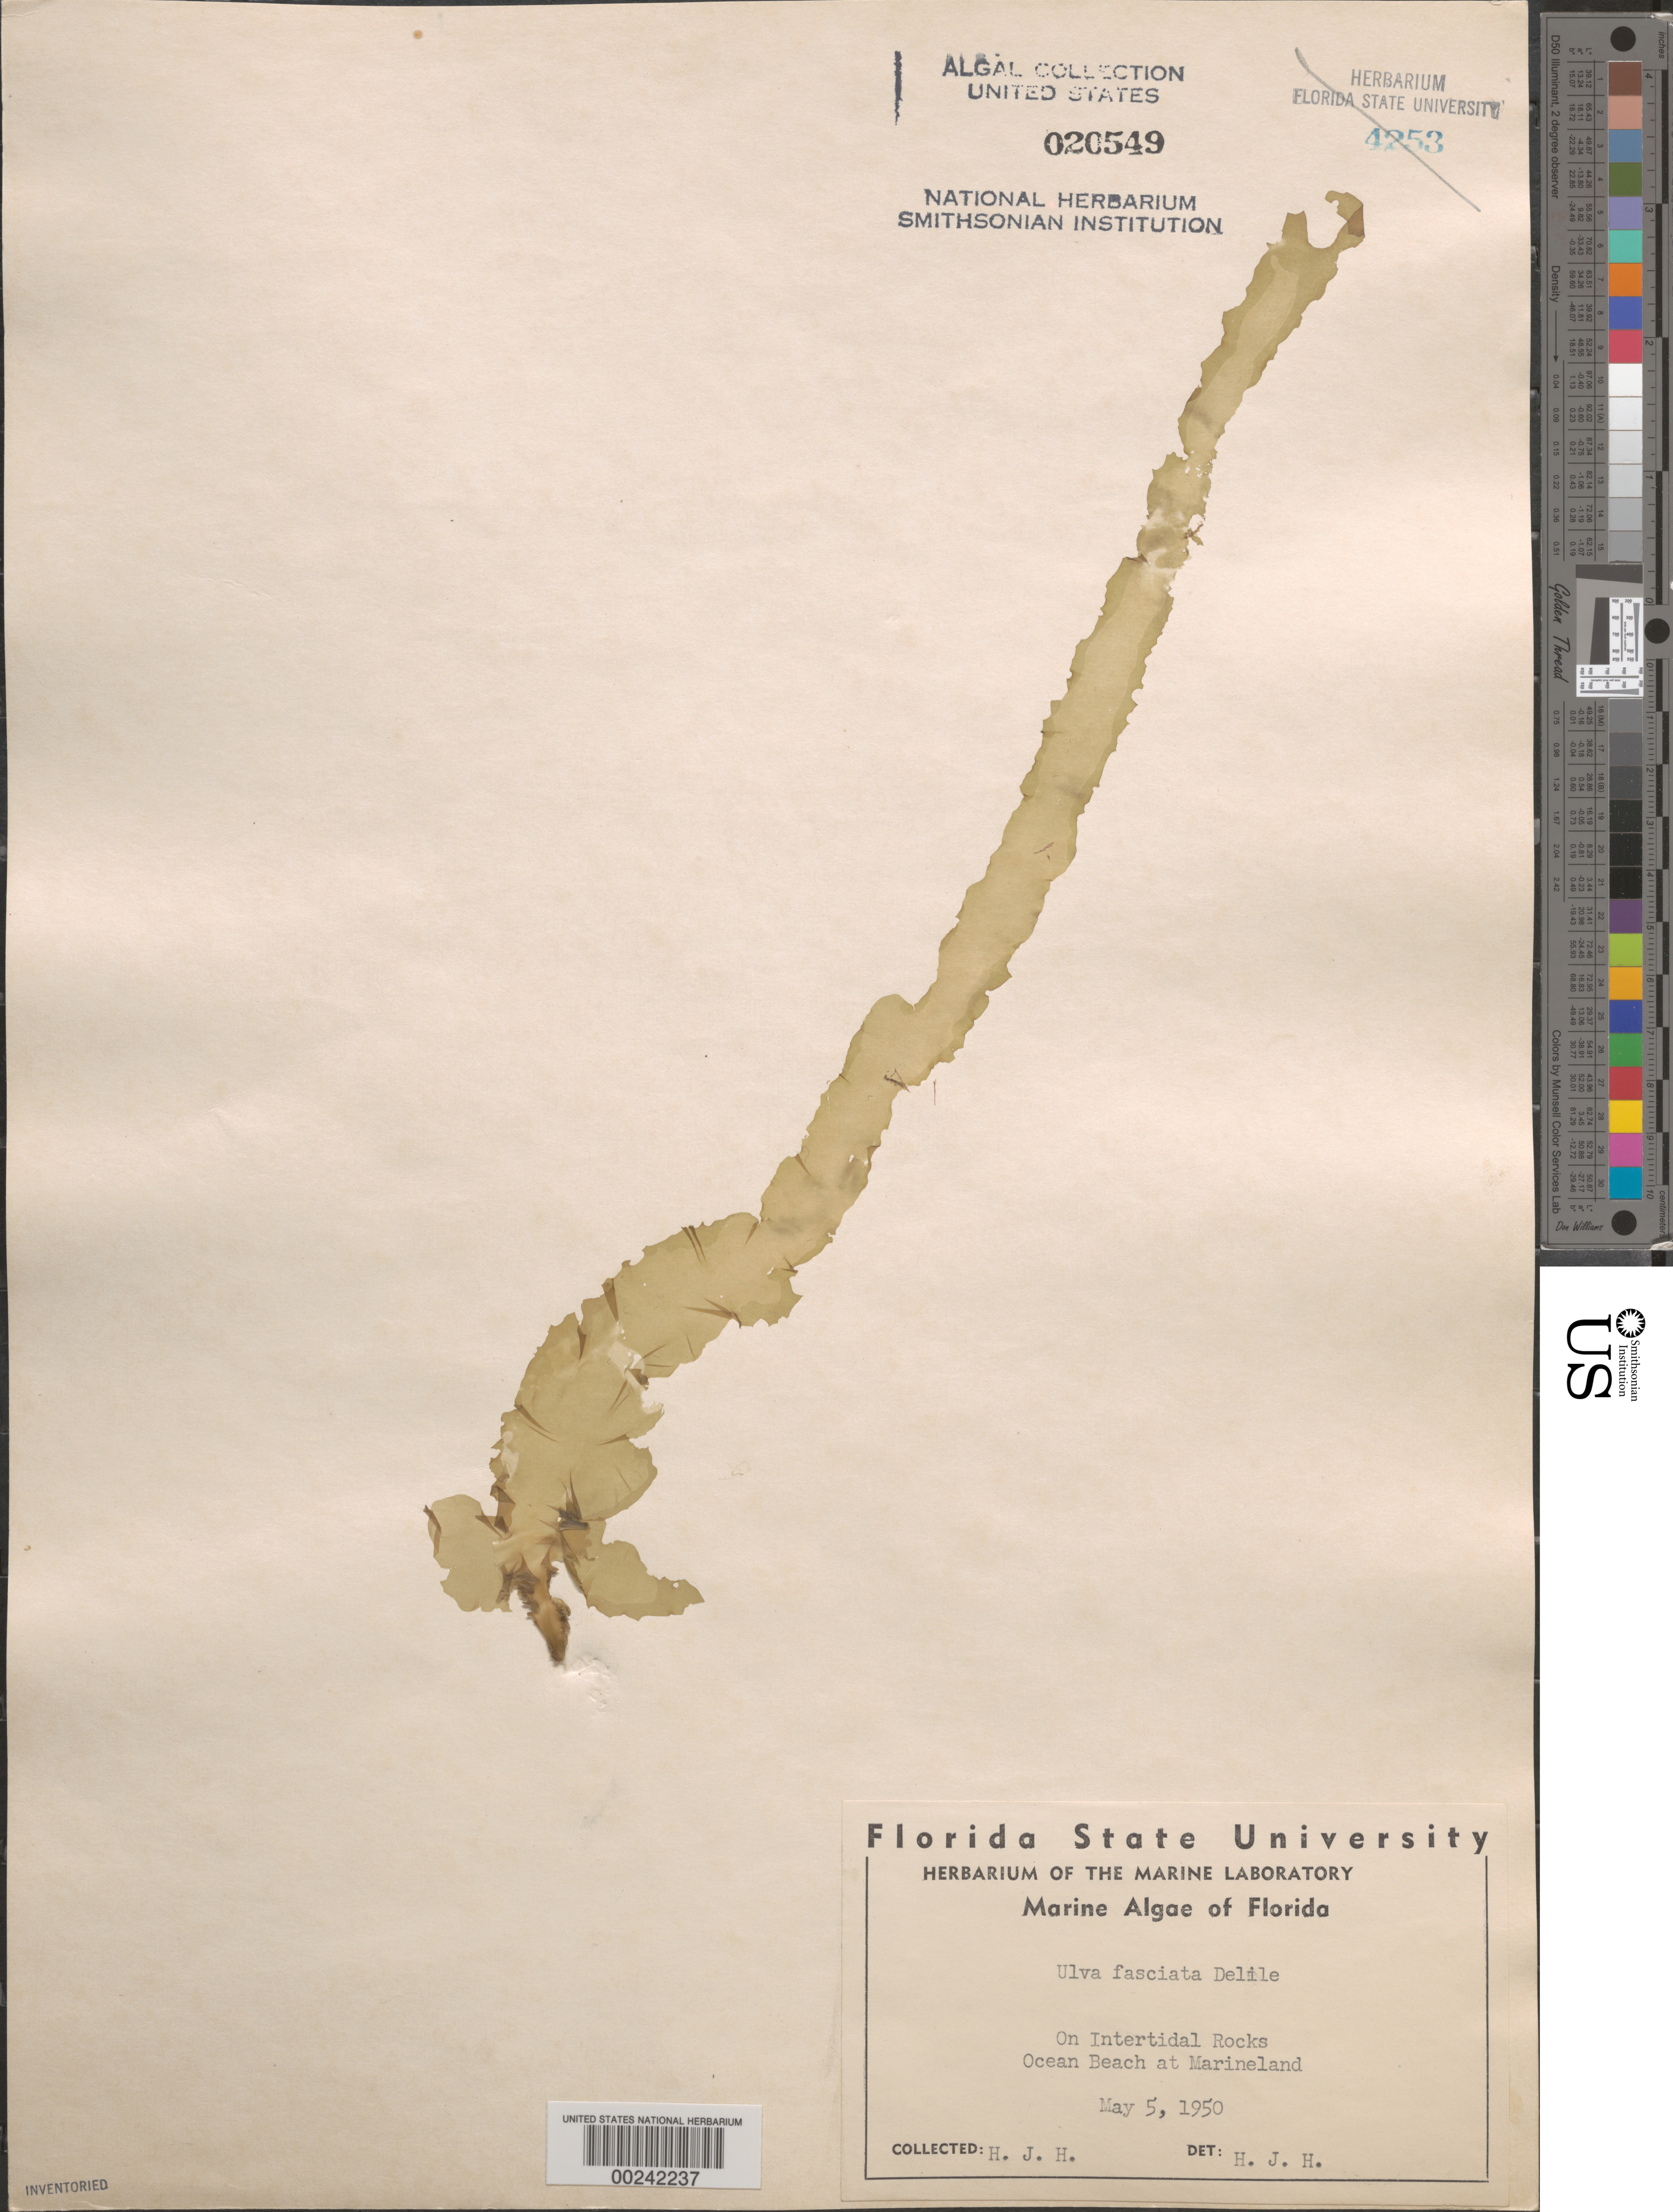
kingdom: Plantae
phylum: Chlorophyta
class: Ulvophyceae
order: Ulvales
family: Ulvaceae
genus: Ulva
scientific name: Ulva lactuca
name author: L.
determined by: Algae name updating Project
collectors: H. J. Humm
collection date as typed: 05 May 1950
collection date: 1950-05-05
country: United States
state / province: Florida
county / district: Flagler County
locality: Marineland ocean beach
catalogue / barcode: US 20549